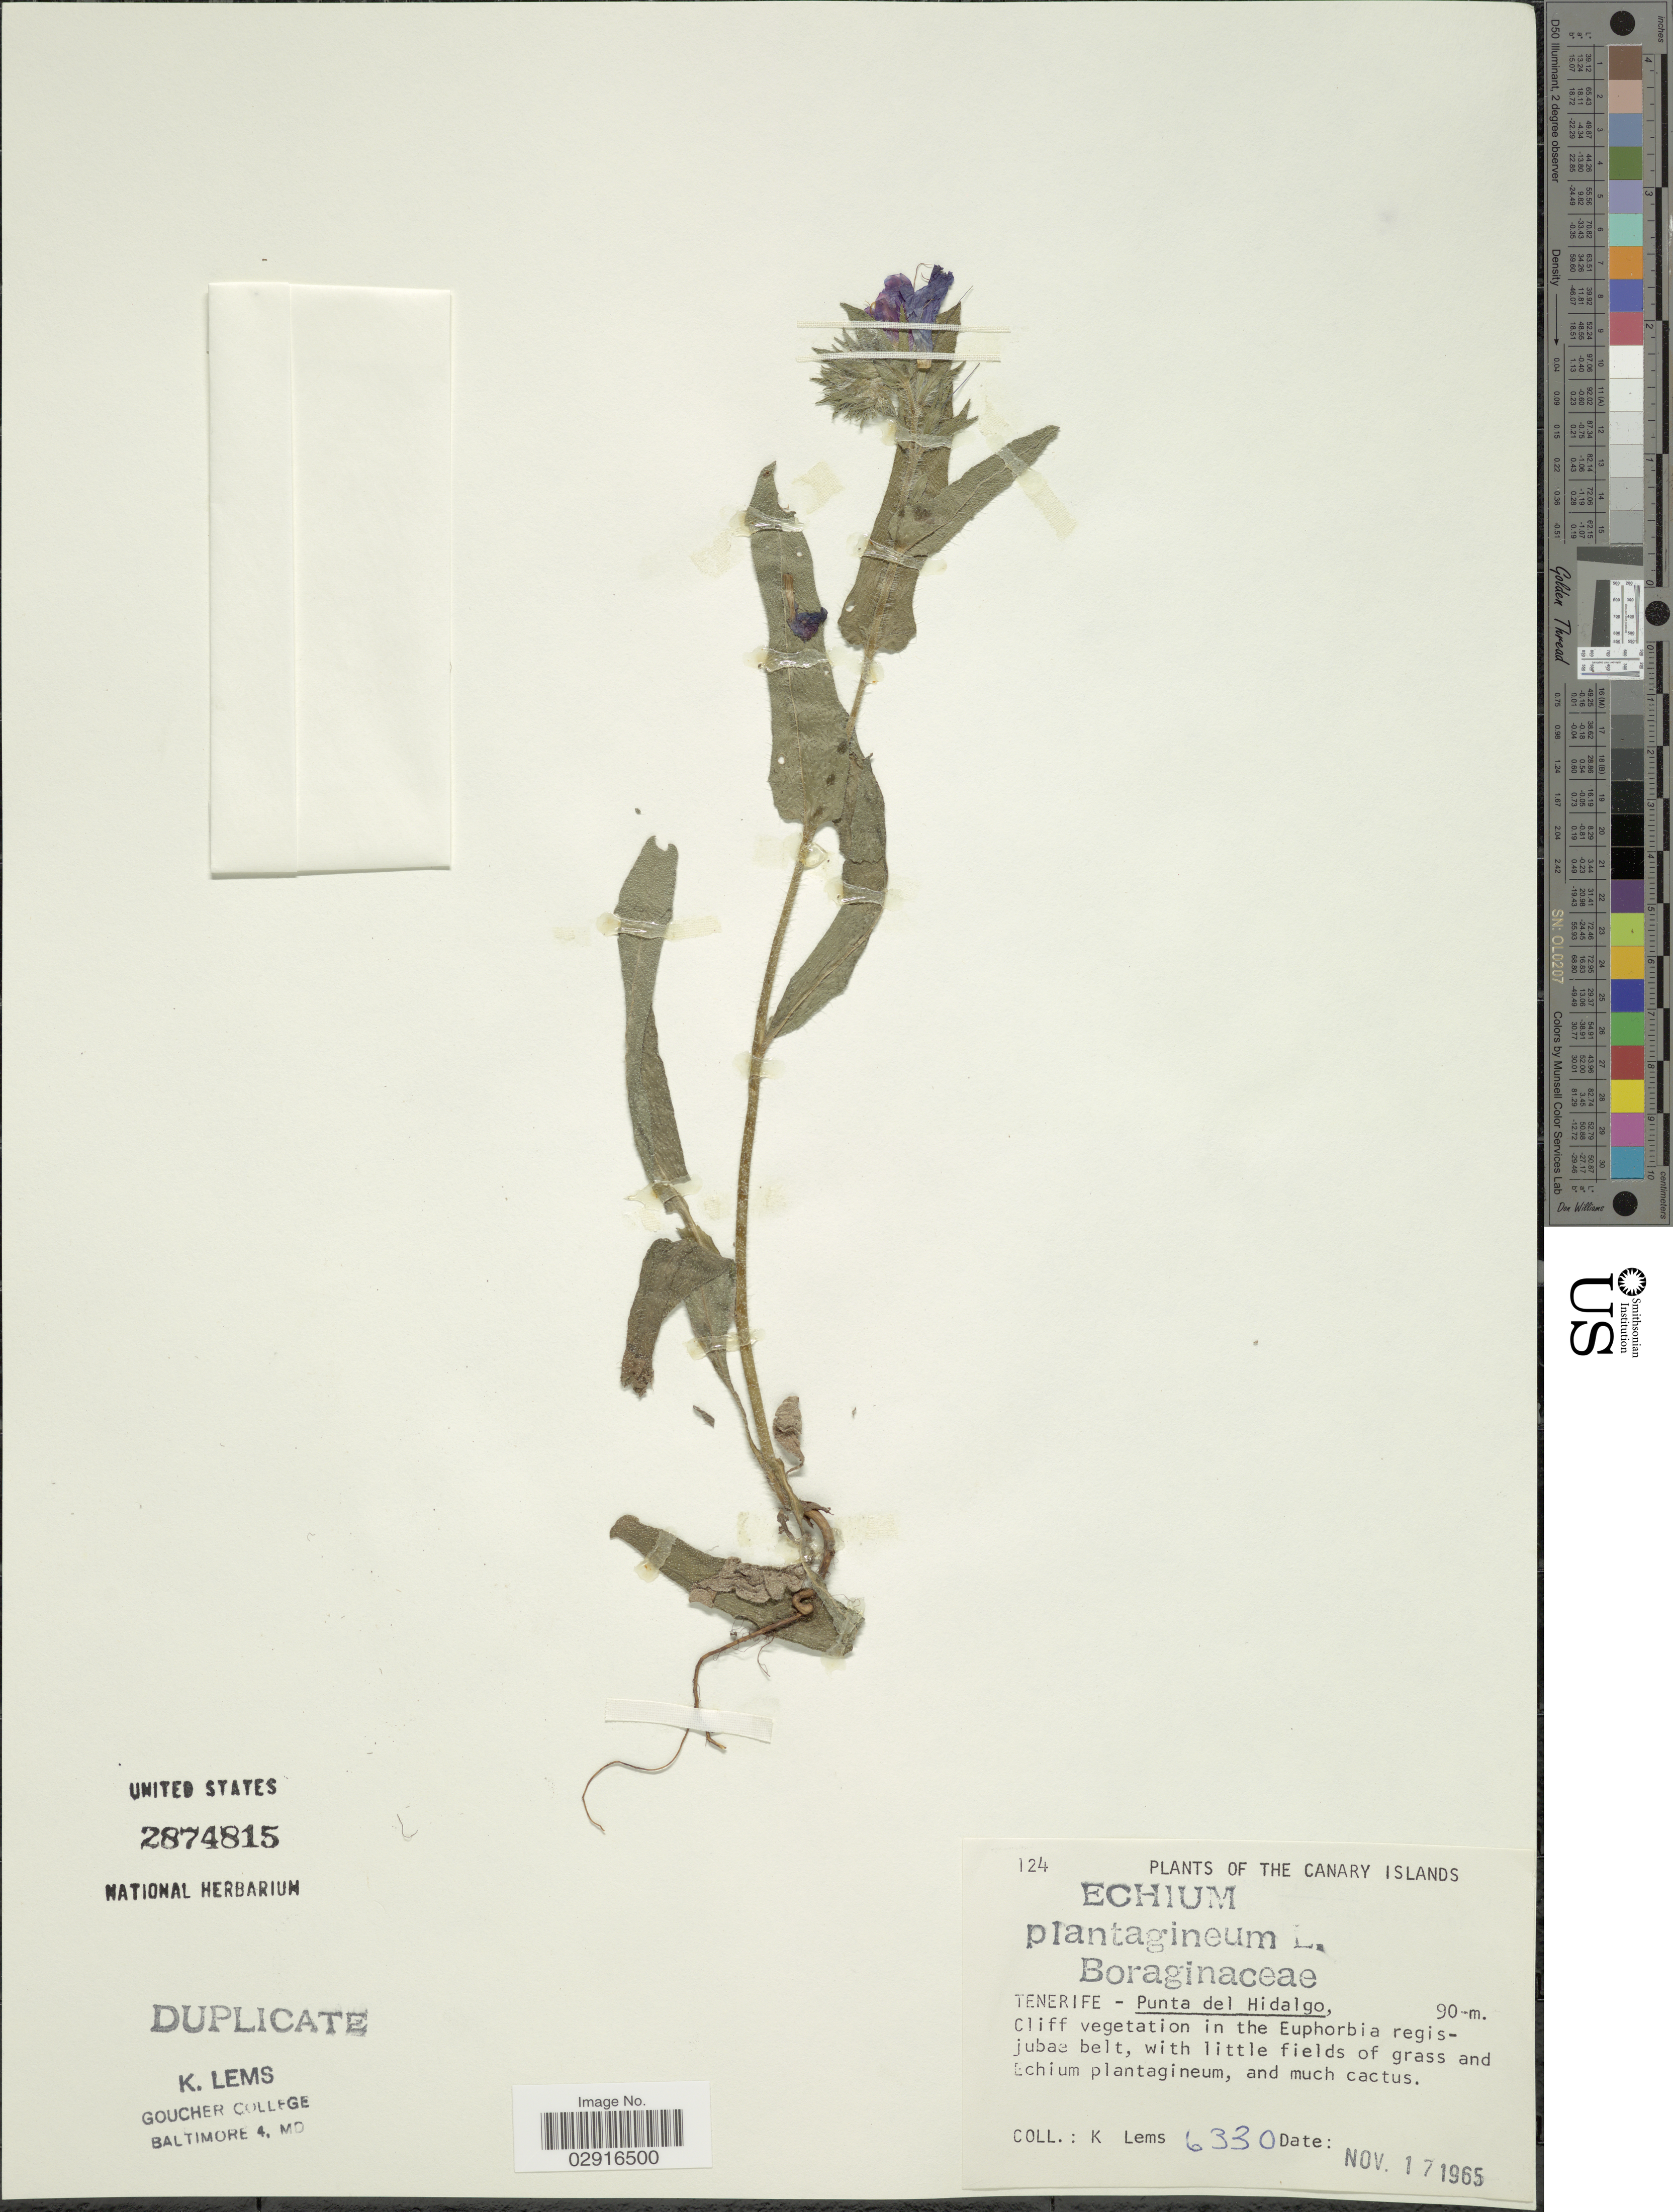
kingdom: Plantae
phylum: Tracheophyta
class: Magnoliopsida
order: Boraginales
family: Boraginaceae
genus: Echium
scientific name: Echium plantagineum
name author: L.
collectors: K. Lems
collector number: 6330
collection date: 1965-11-17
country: Spain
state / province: Canarias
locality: The Canary Islands. Tenerife - Punta del Hidalgo.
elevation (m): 90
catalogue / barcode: US 2874815